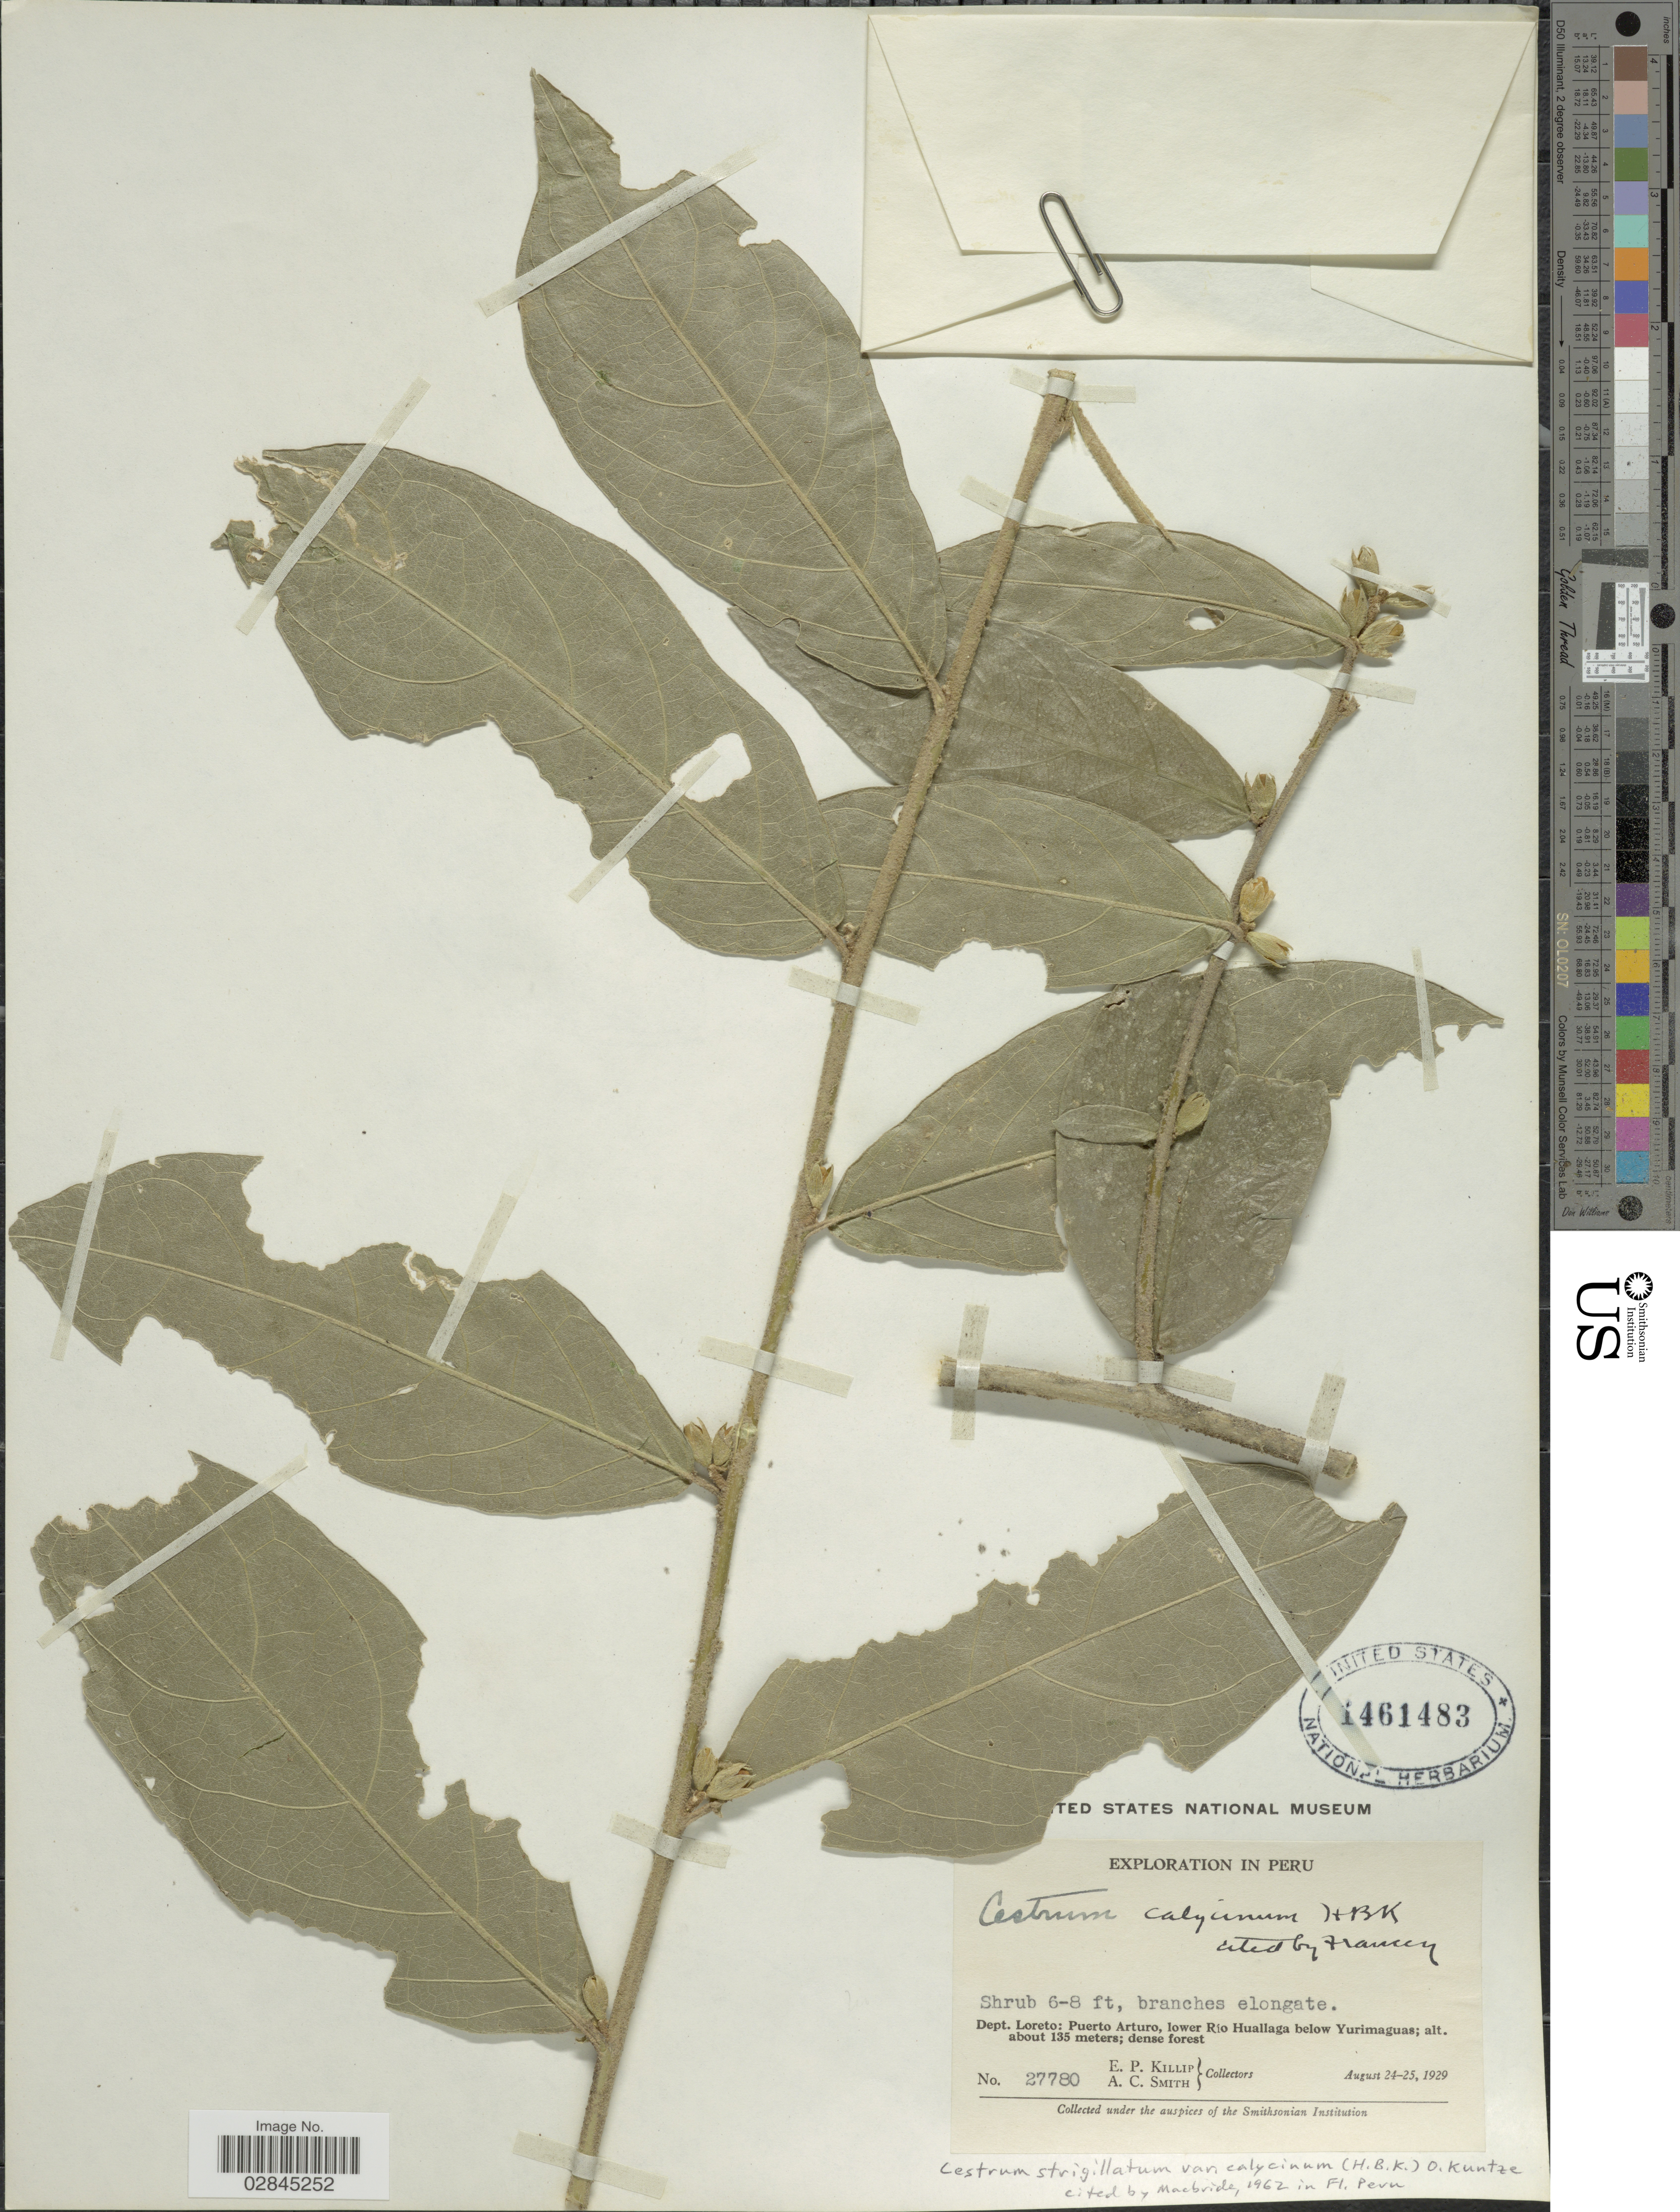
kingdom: Plantae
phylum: Tracheophyta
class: Magnoliopsida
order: Solanales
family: Solanaceae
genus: Cestrum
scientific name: Cestrum strigillatum var. calycinum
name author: Ruiz & Pav.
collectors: E. P. Killip & A. C. Smith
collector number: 27780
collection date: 1929-08-24/1929-08-25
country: Peru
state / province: Loreto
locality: Dept. Loreto: Puerto Arturo, lower Rio Huallaga below Yurimaguas.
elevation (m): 135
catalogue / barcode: US 1461483